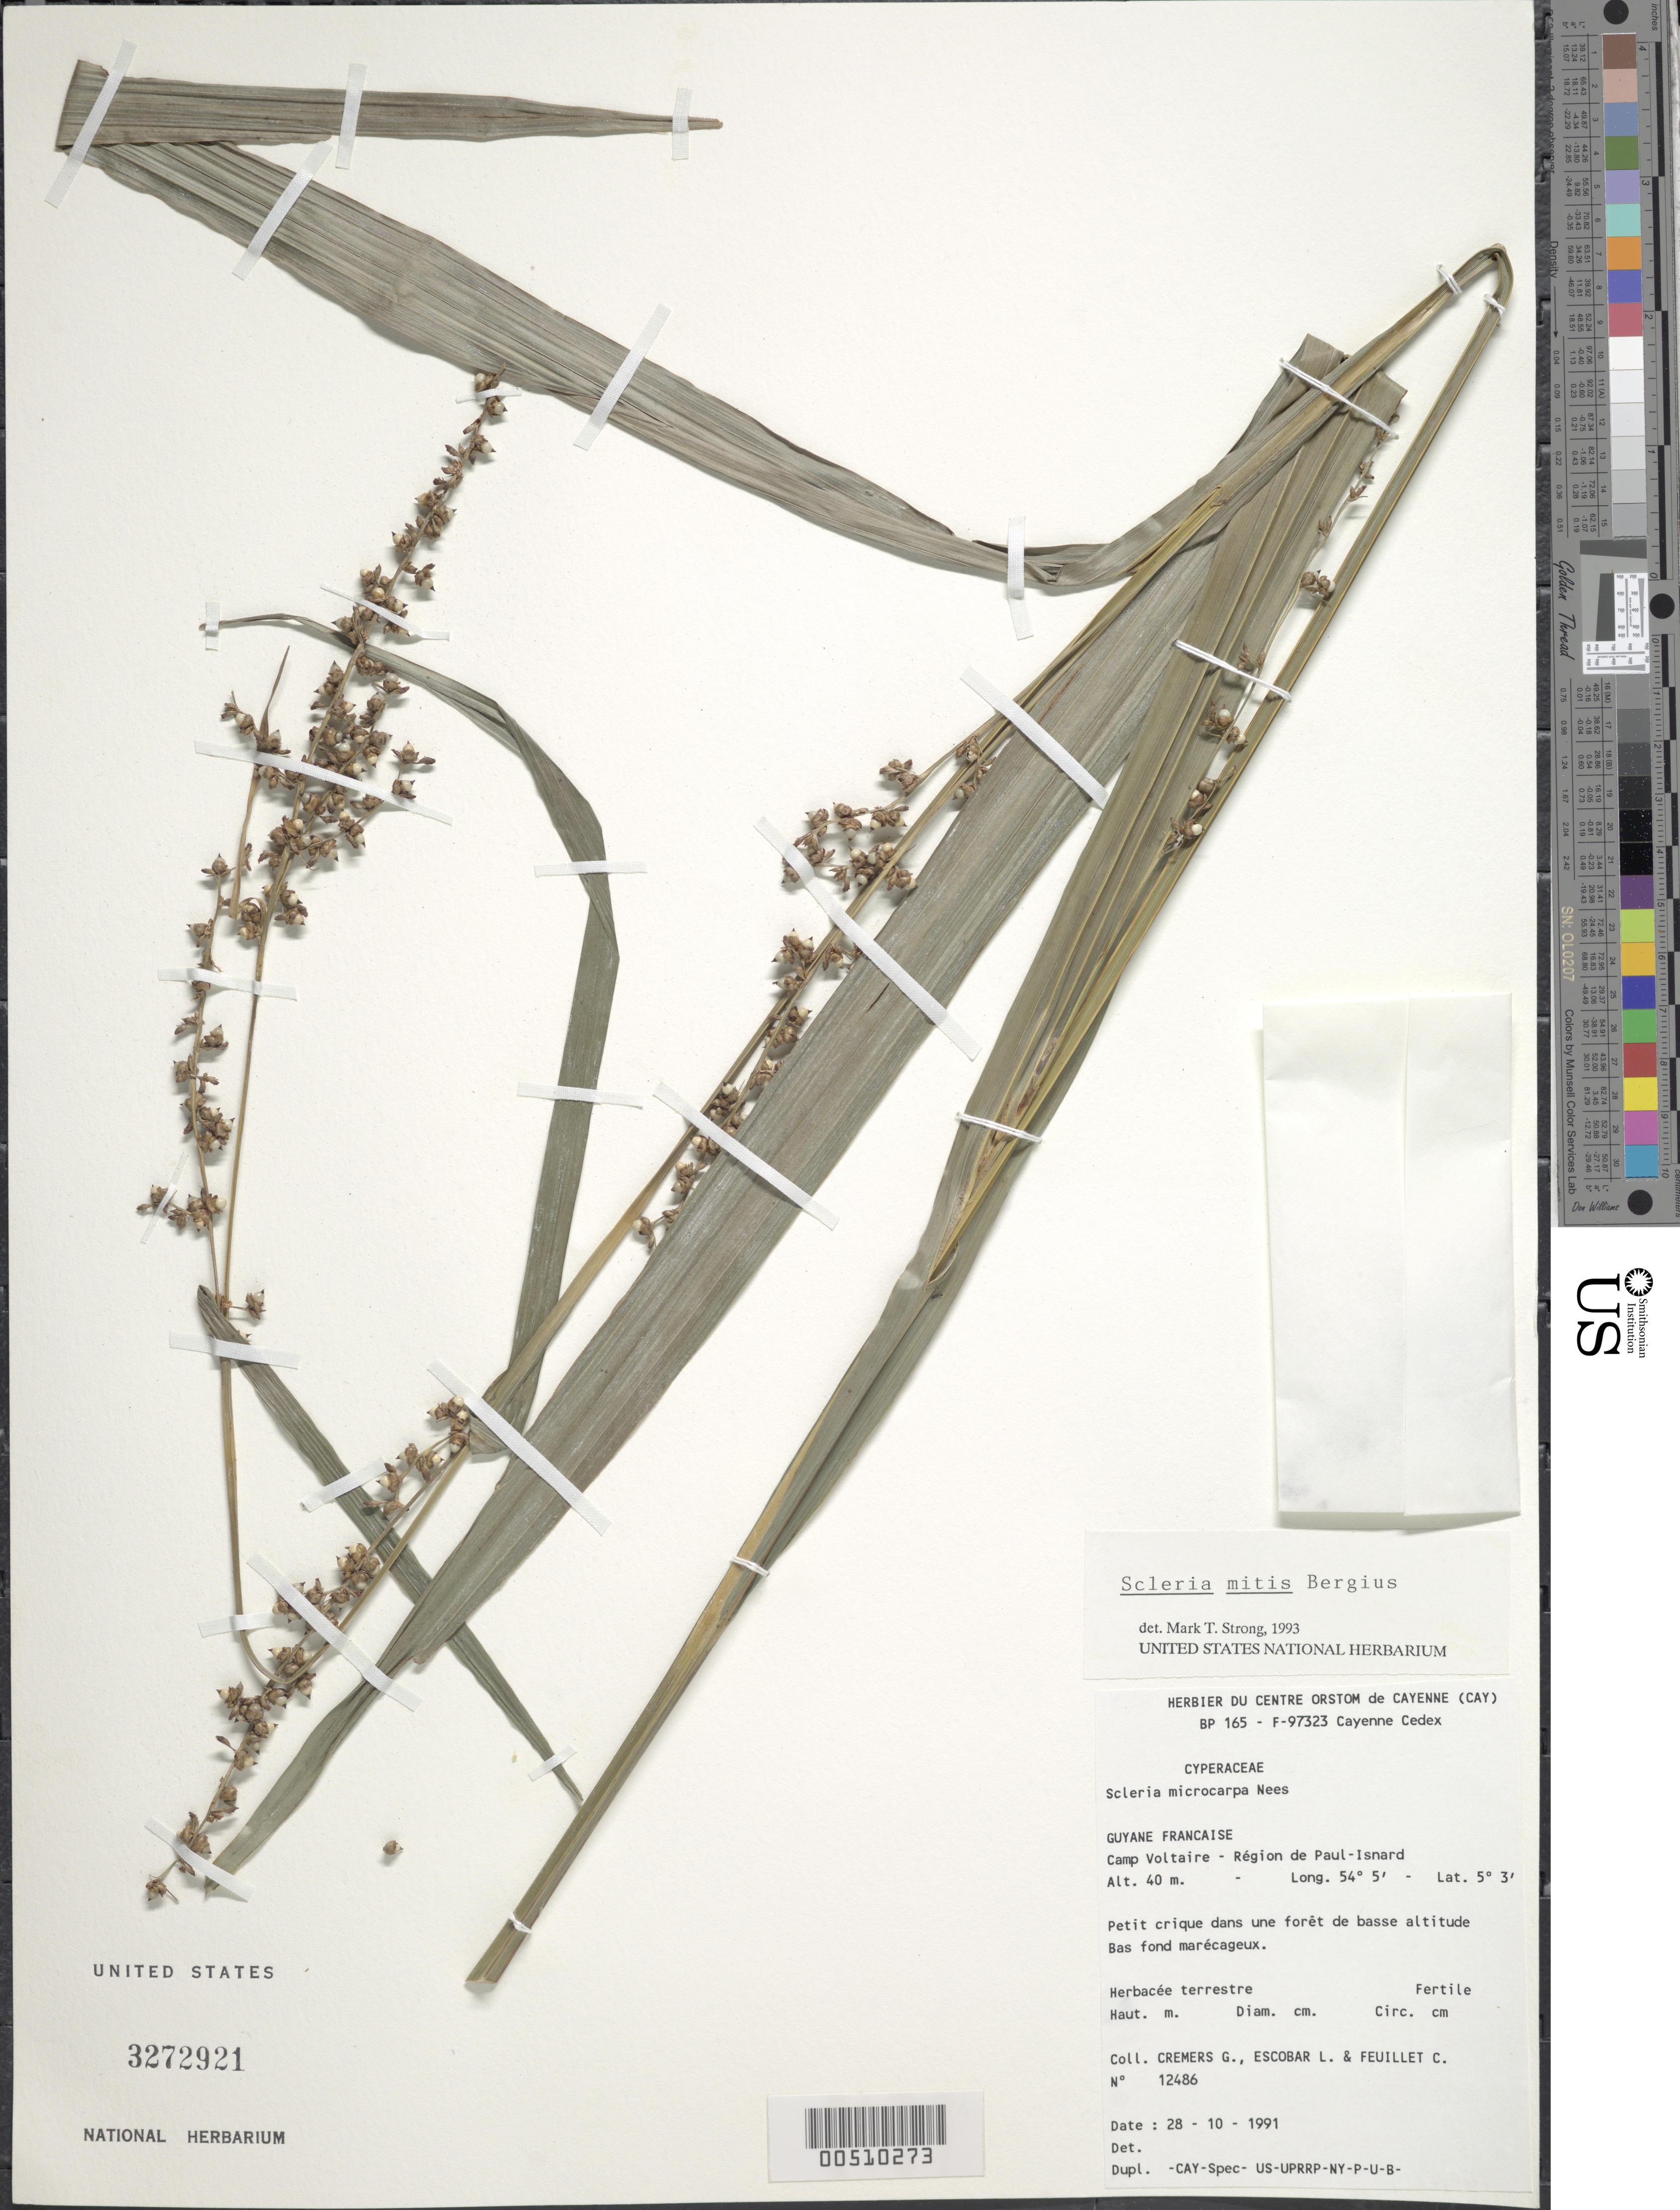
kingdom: Plantae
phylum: Tracheophyta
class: Liliopsida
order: Poales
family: Cyperaceae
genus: Scleria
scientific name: Scleria mitis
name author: P.J. Bergius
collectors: G. Cremers, L. Escobar & C. Feuillet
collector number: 12486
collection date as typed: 28 Oct 1991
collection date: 1991-10-28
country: French Guiana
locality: Camp Voltaire - Région de Paul-Isnard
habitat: Petit crique dans une foret de basse altitude; Bas fond marecageux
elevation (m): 40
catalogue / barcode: US 3272921